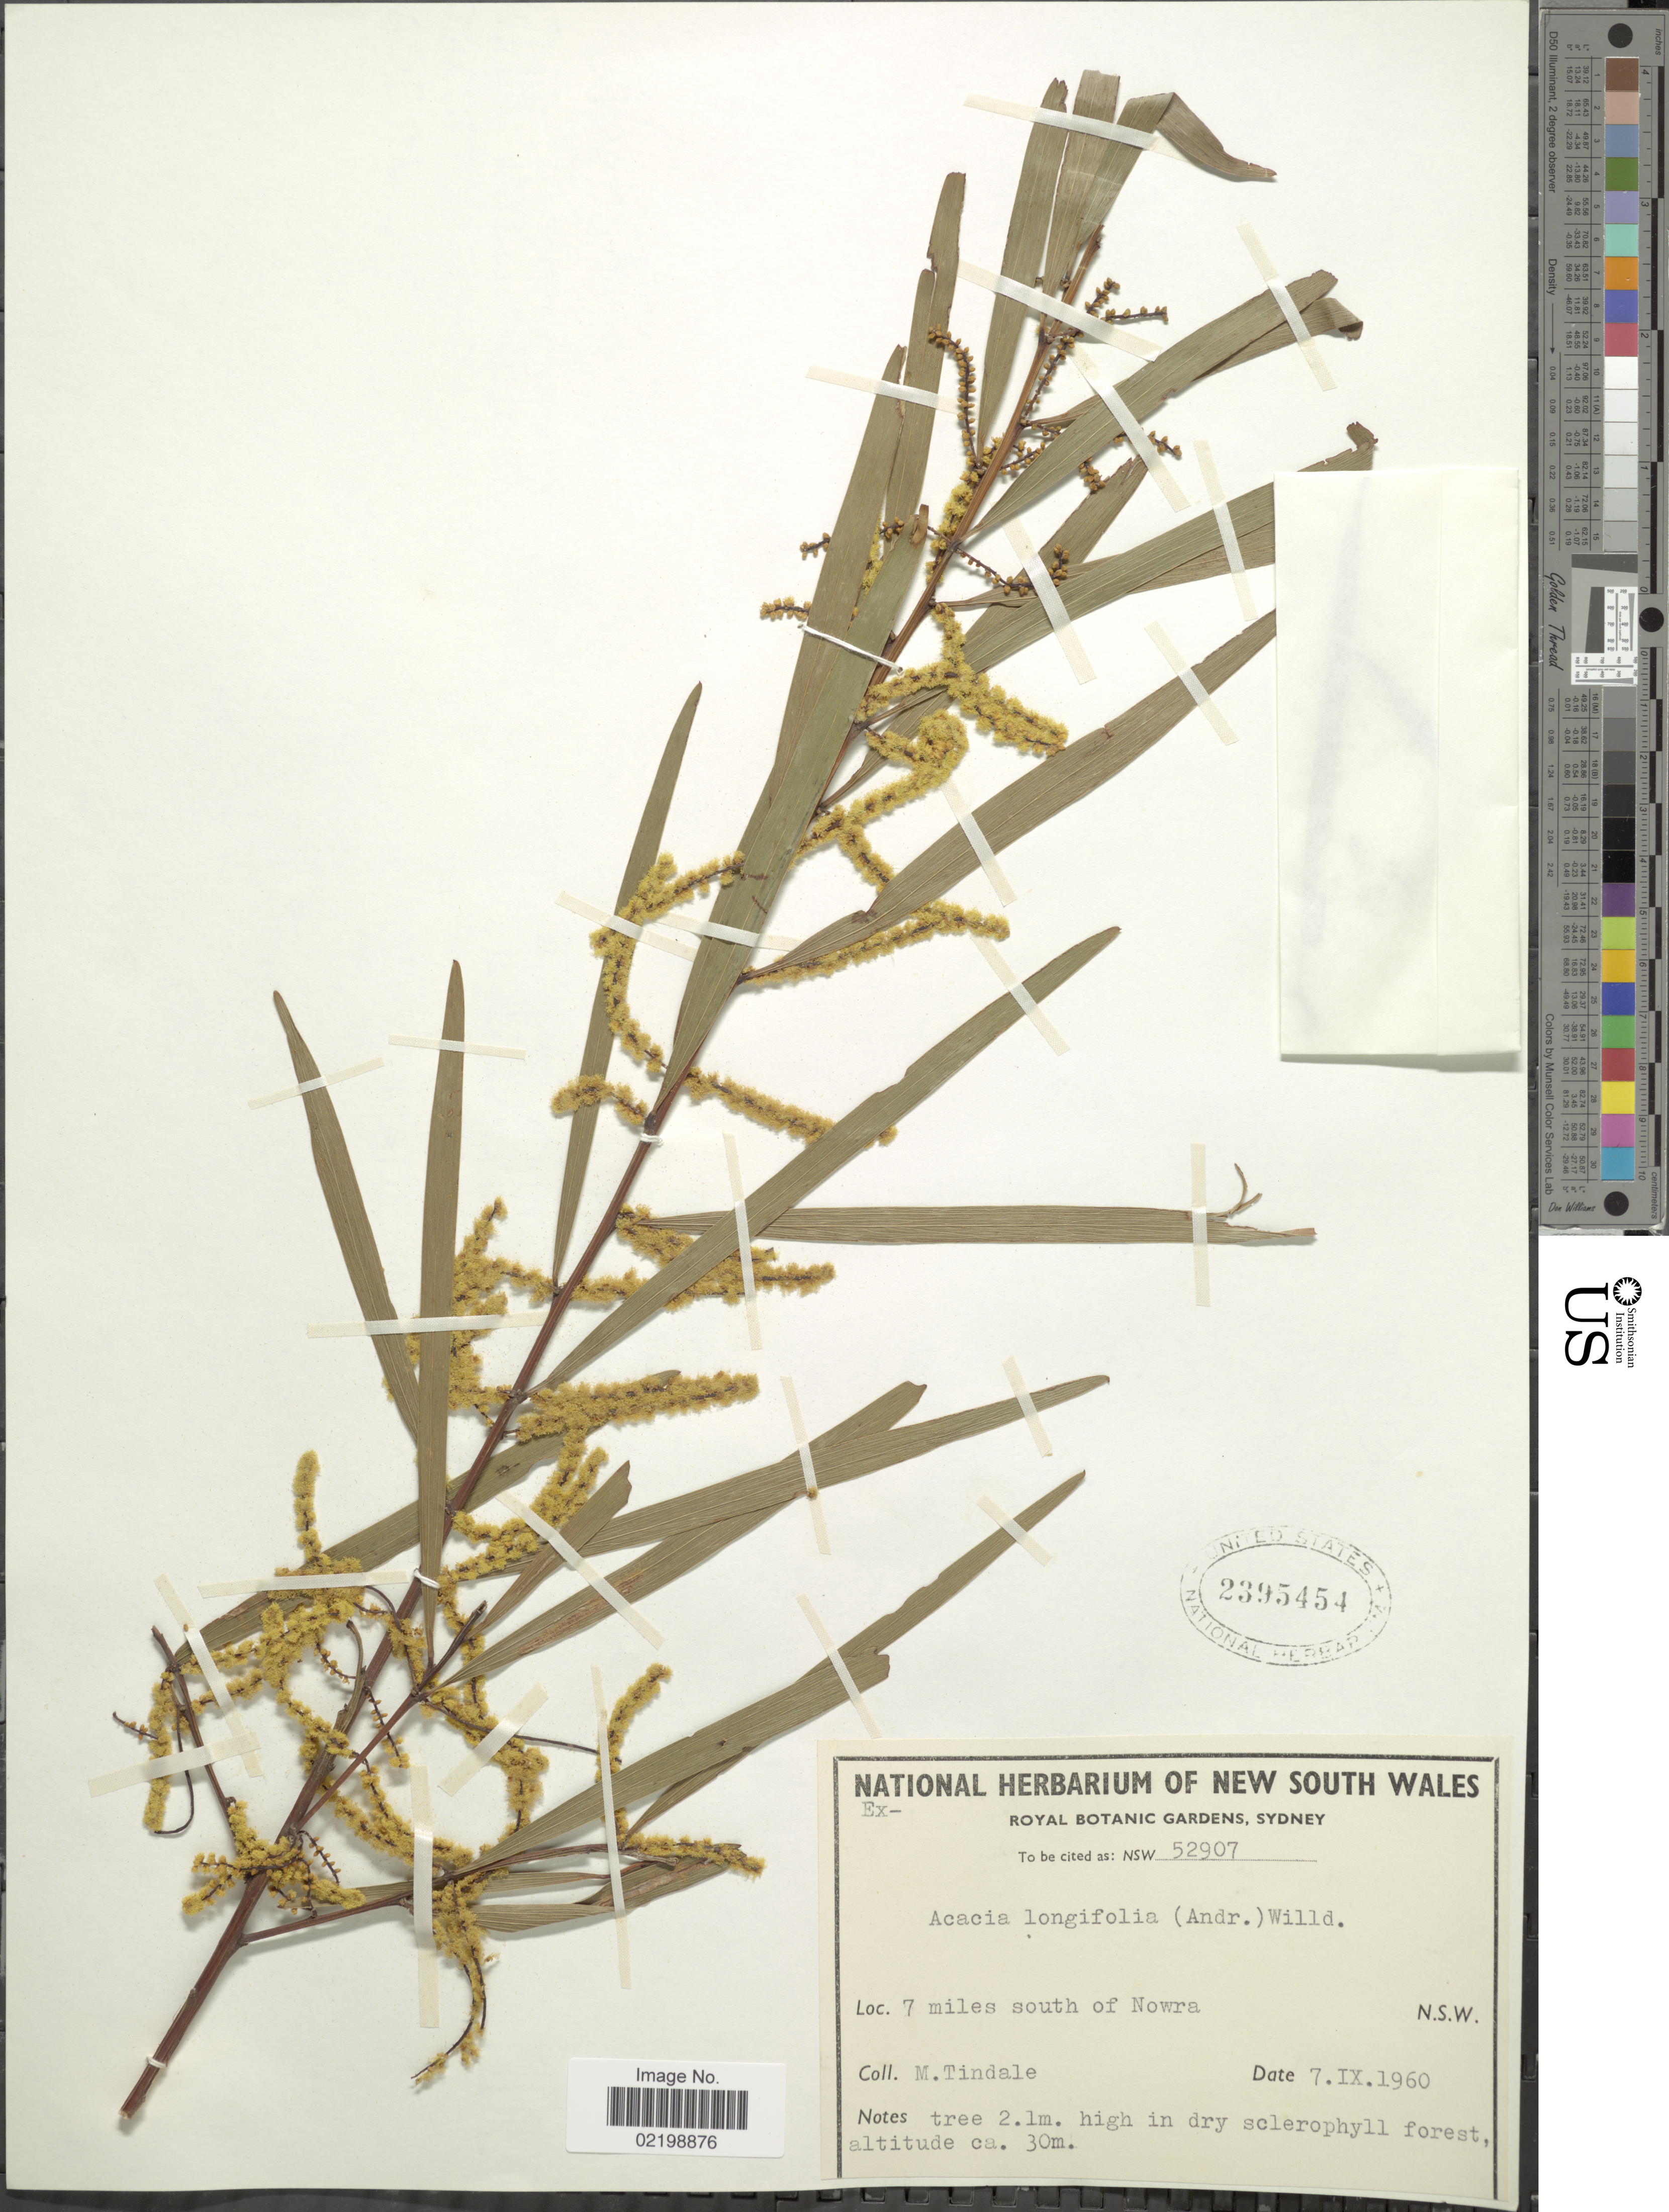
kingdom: Plantae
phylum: Tracheophyta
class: Magnoliopsida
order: Fabales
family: Fabaceae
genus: Acacia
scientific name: Acacia longifolia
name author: (Andrews) Willd.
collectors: M. D. Tindale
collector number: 52907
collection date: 1960-09-07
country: Australia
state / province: New South Wales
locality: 7 miles south of Nowra, N.S.W.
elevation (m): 30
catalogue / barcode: US 2395454